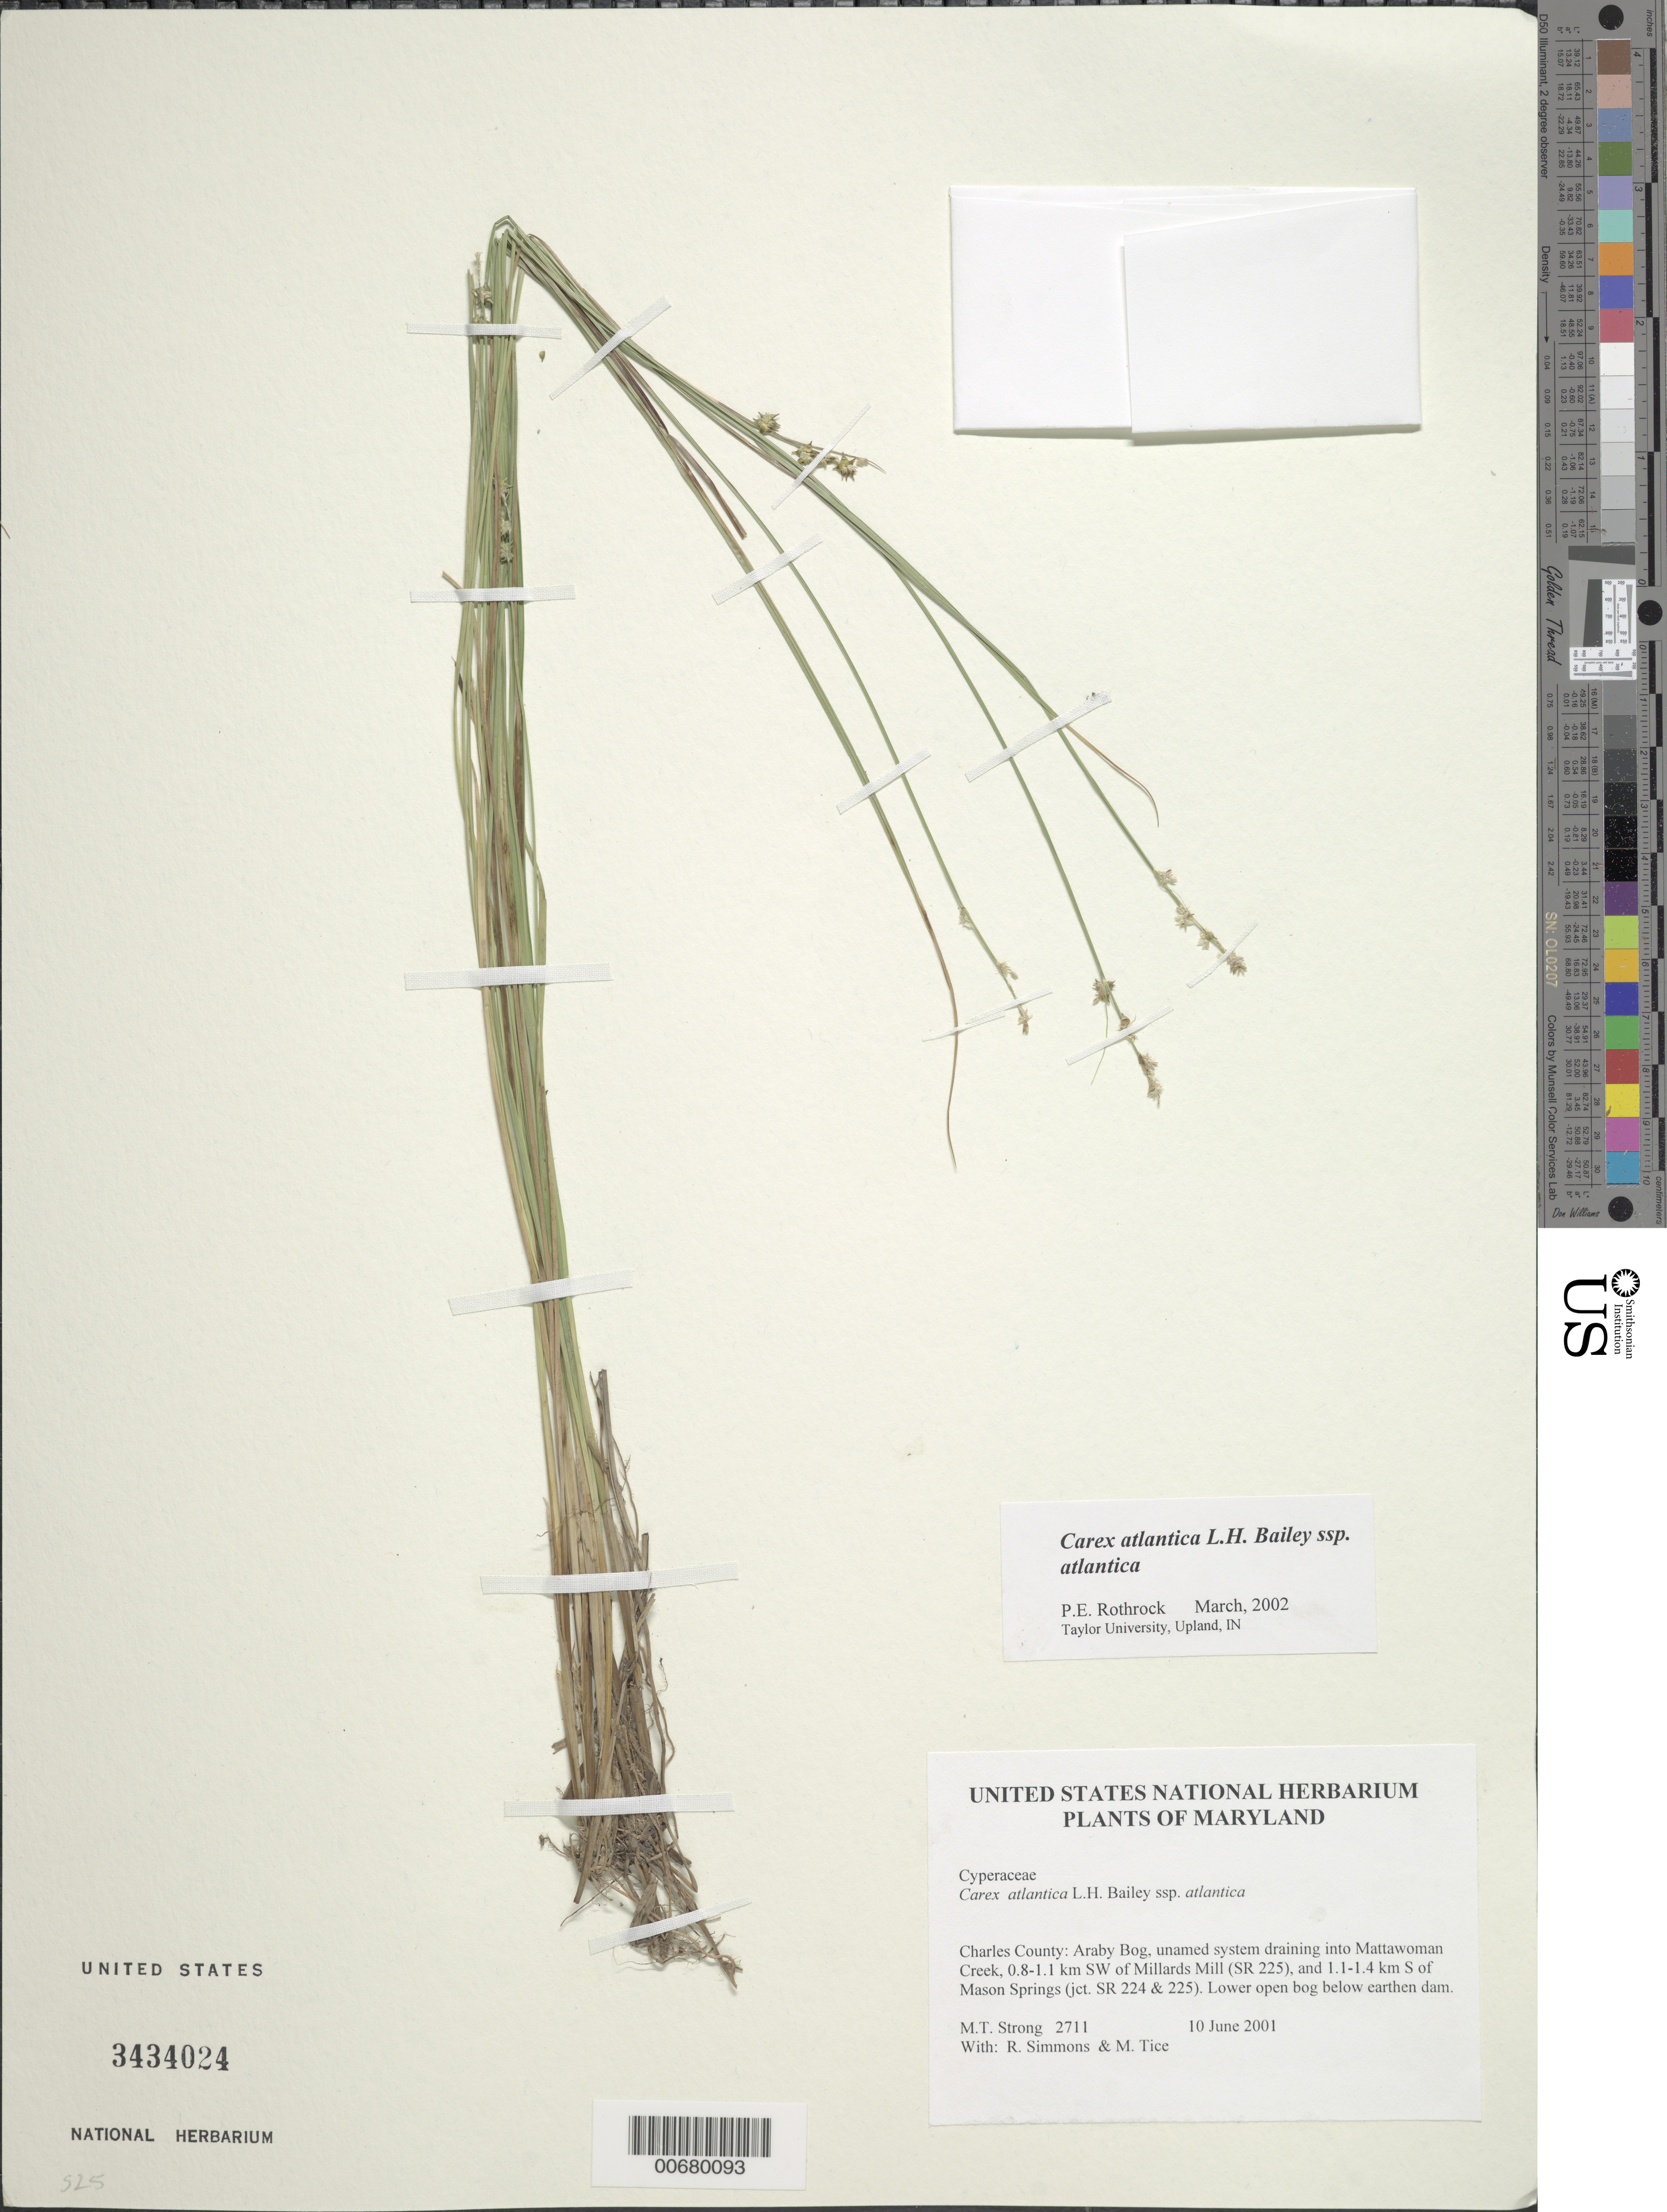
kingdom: Plantae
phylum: Tracheophyta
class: Liliopsida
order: Poales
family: Cyperaceae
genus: Carex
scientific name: Carex atlantica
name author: L.H. Bailey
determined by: Strong, Mark T., (BOT), Smithsonian Institution - National Museum of Natural History (UNITED STATES)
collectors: M. T. Strong, R. Simmons & M. Tice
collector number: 2711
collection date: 2001-06-10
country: United States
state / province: Maryland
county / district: Charles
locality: Charles County: Araby Bog, unamed system draining into Mattawoman Creek, 0.8-1.1 km SW of Millards Mill (SR 225), an 1.1-1.4 km S of Mason Springs (jct. SR 224 & 225)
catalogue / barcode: US 3434024